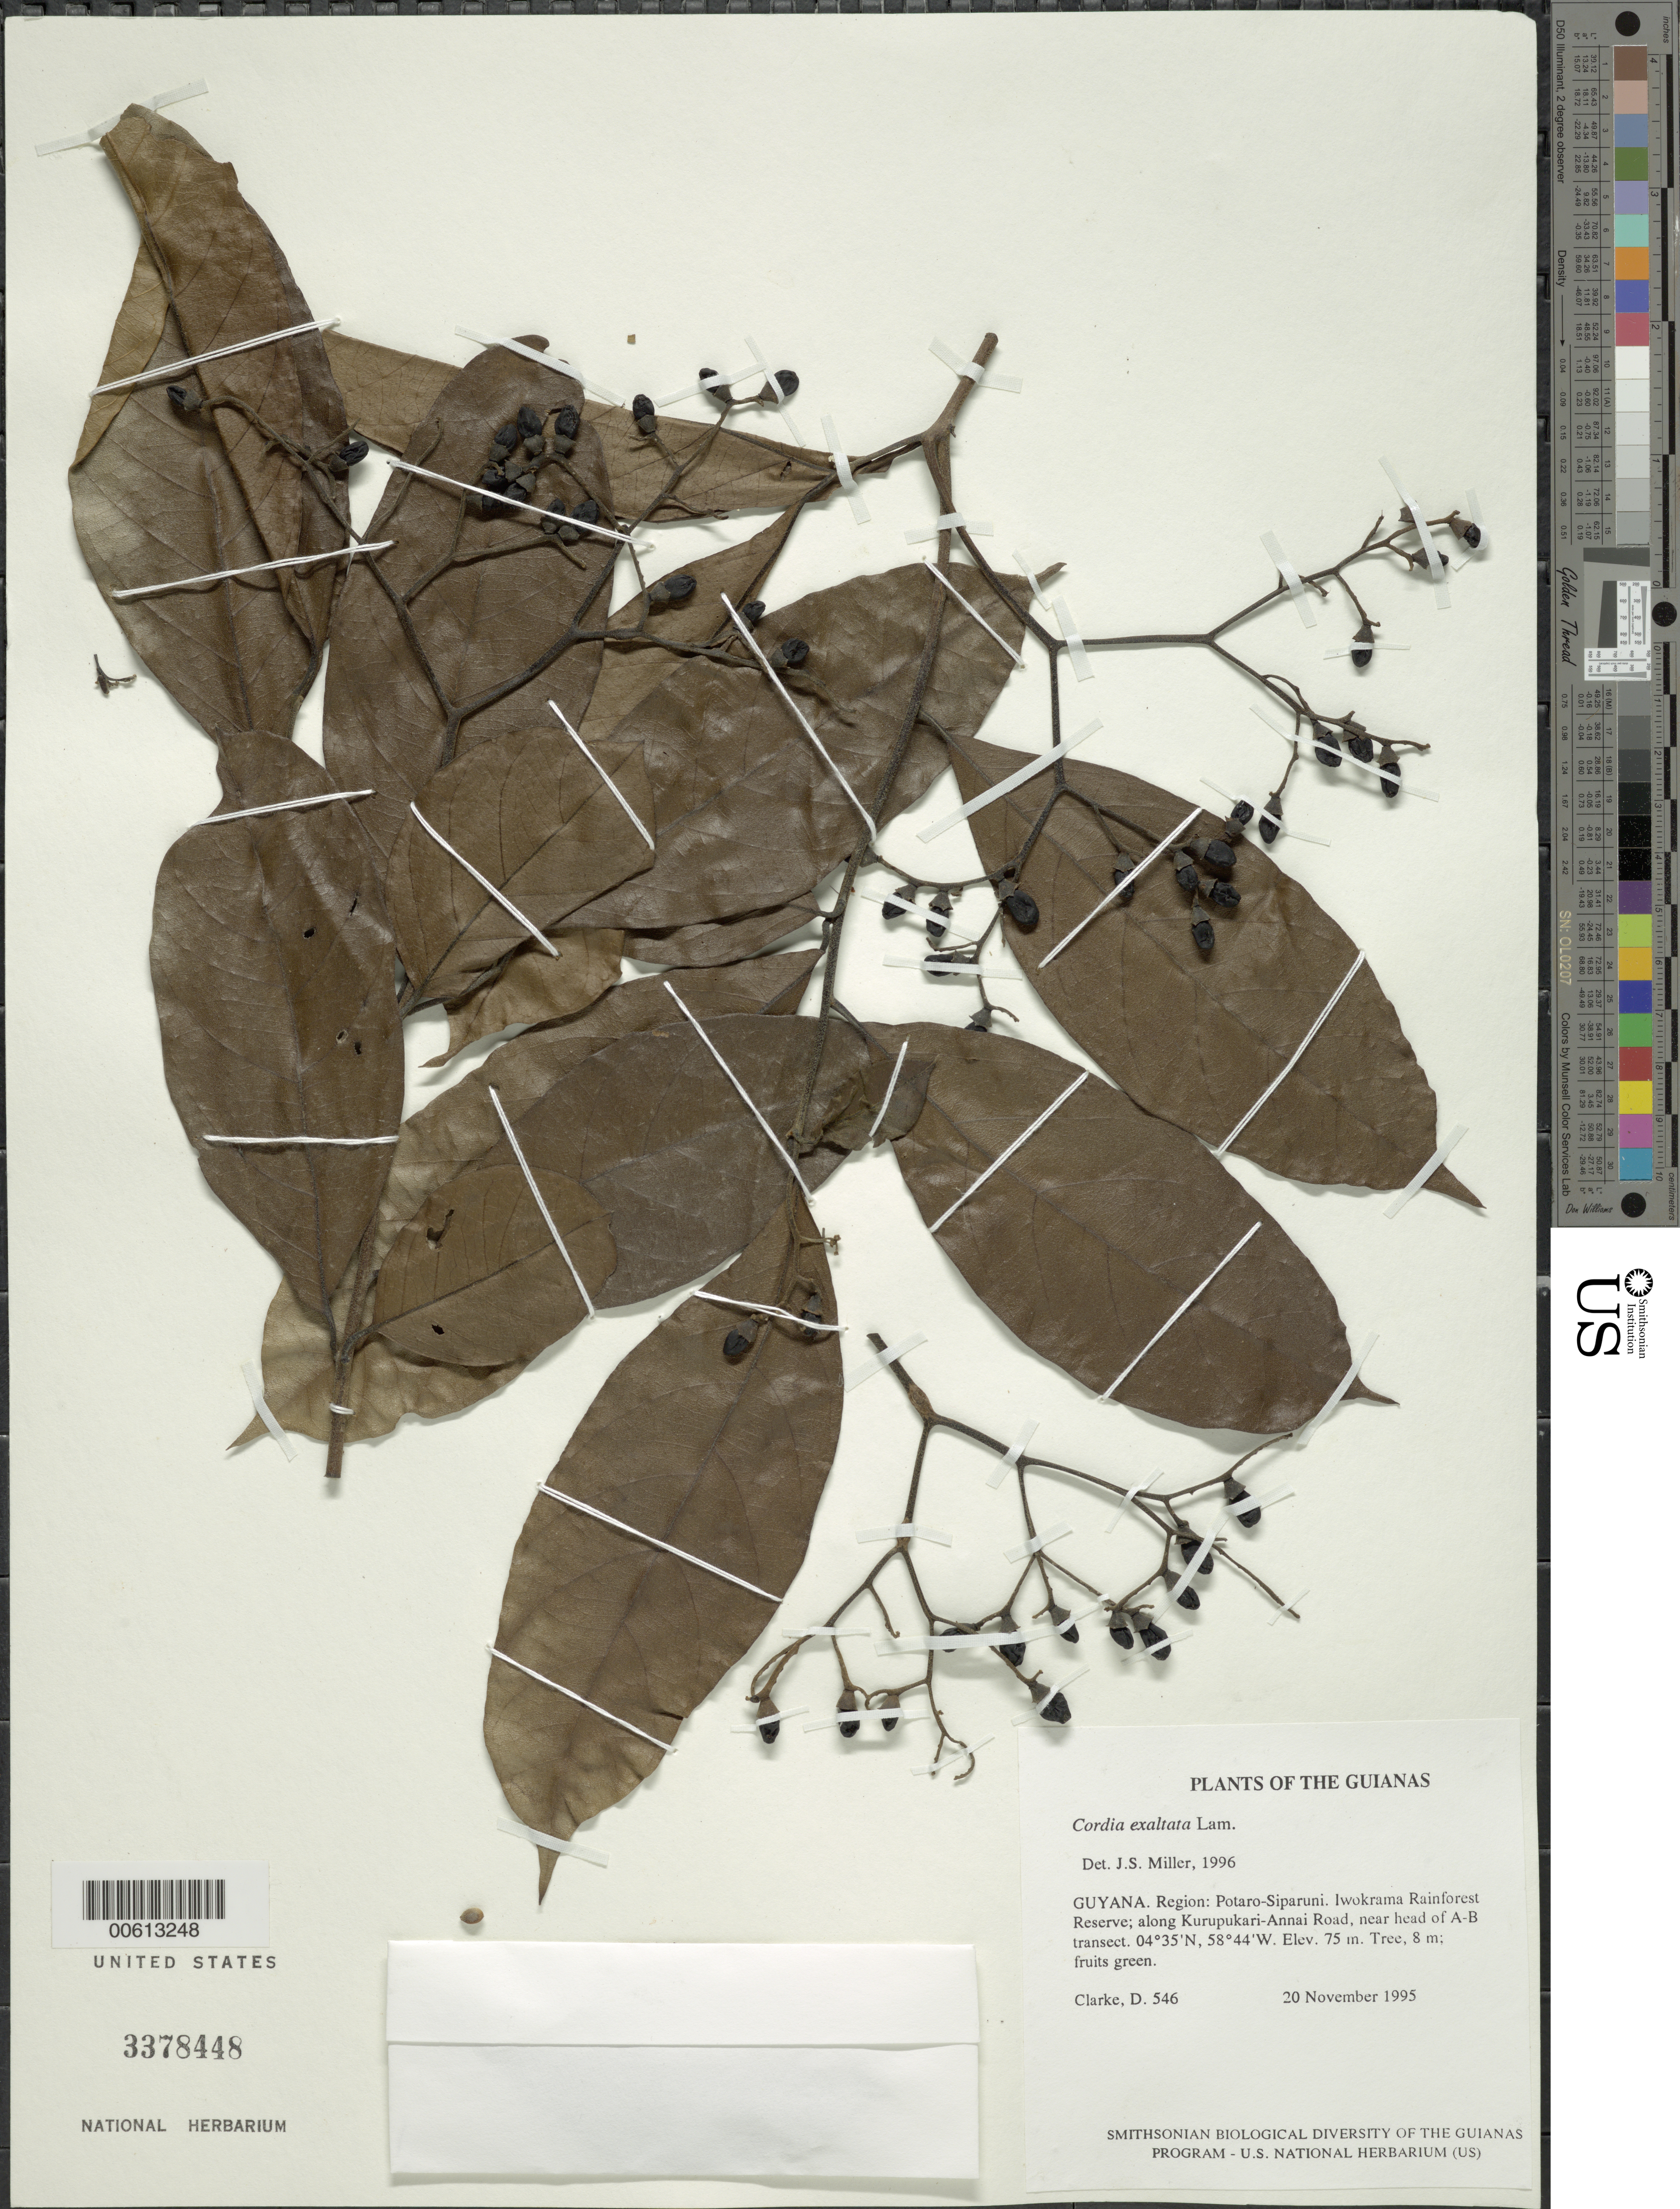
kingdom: Plantae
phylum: Tracheophyta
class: Magnoliopsida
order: Boraginales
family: Cordiaceae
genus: Cordia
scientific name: Cordia exaltata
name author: Lam.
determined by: Miller, James S., (MO), Missouri Botanical Garden (UNITED STATES)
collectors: H. D. Clarke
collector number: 546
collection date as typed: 20 November 1995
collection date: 1995-11-20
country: Guyana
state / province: Potaro-Siparuni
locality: Iwokrama Rainforest Reserve; along Kurupukari-Annai Road, near head of A-B transect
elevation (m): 75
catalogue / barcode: US 3378448